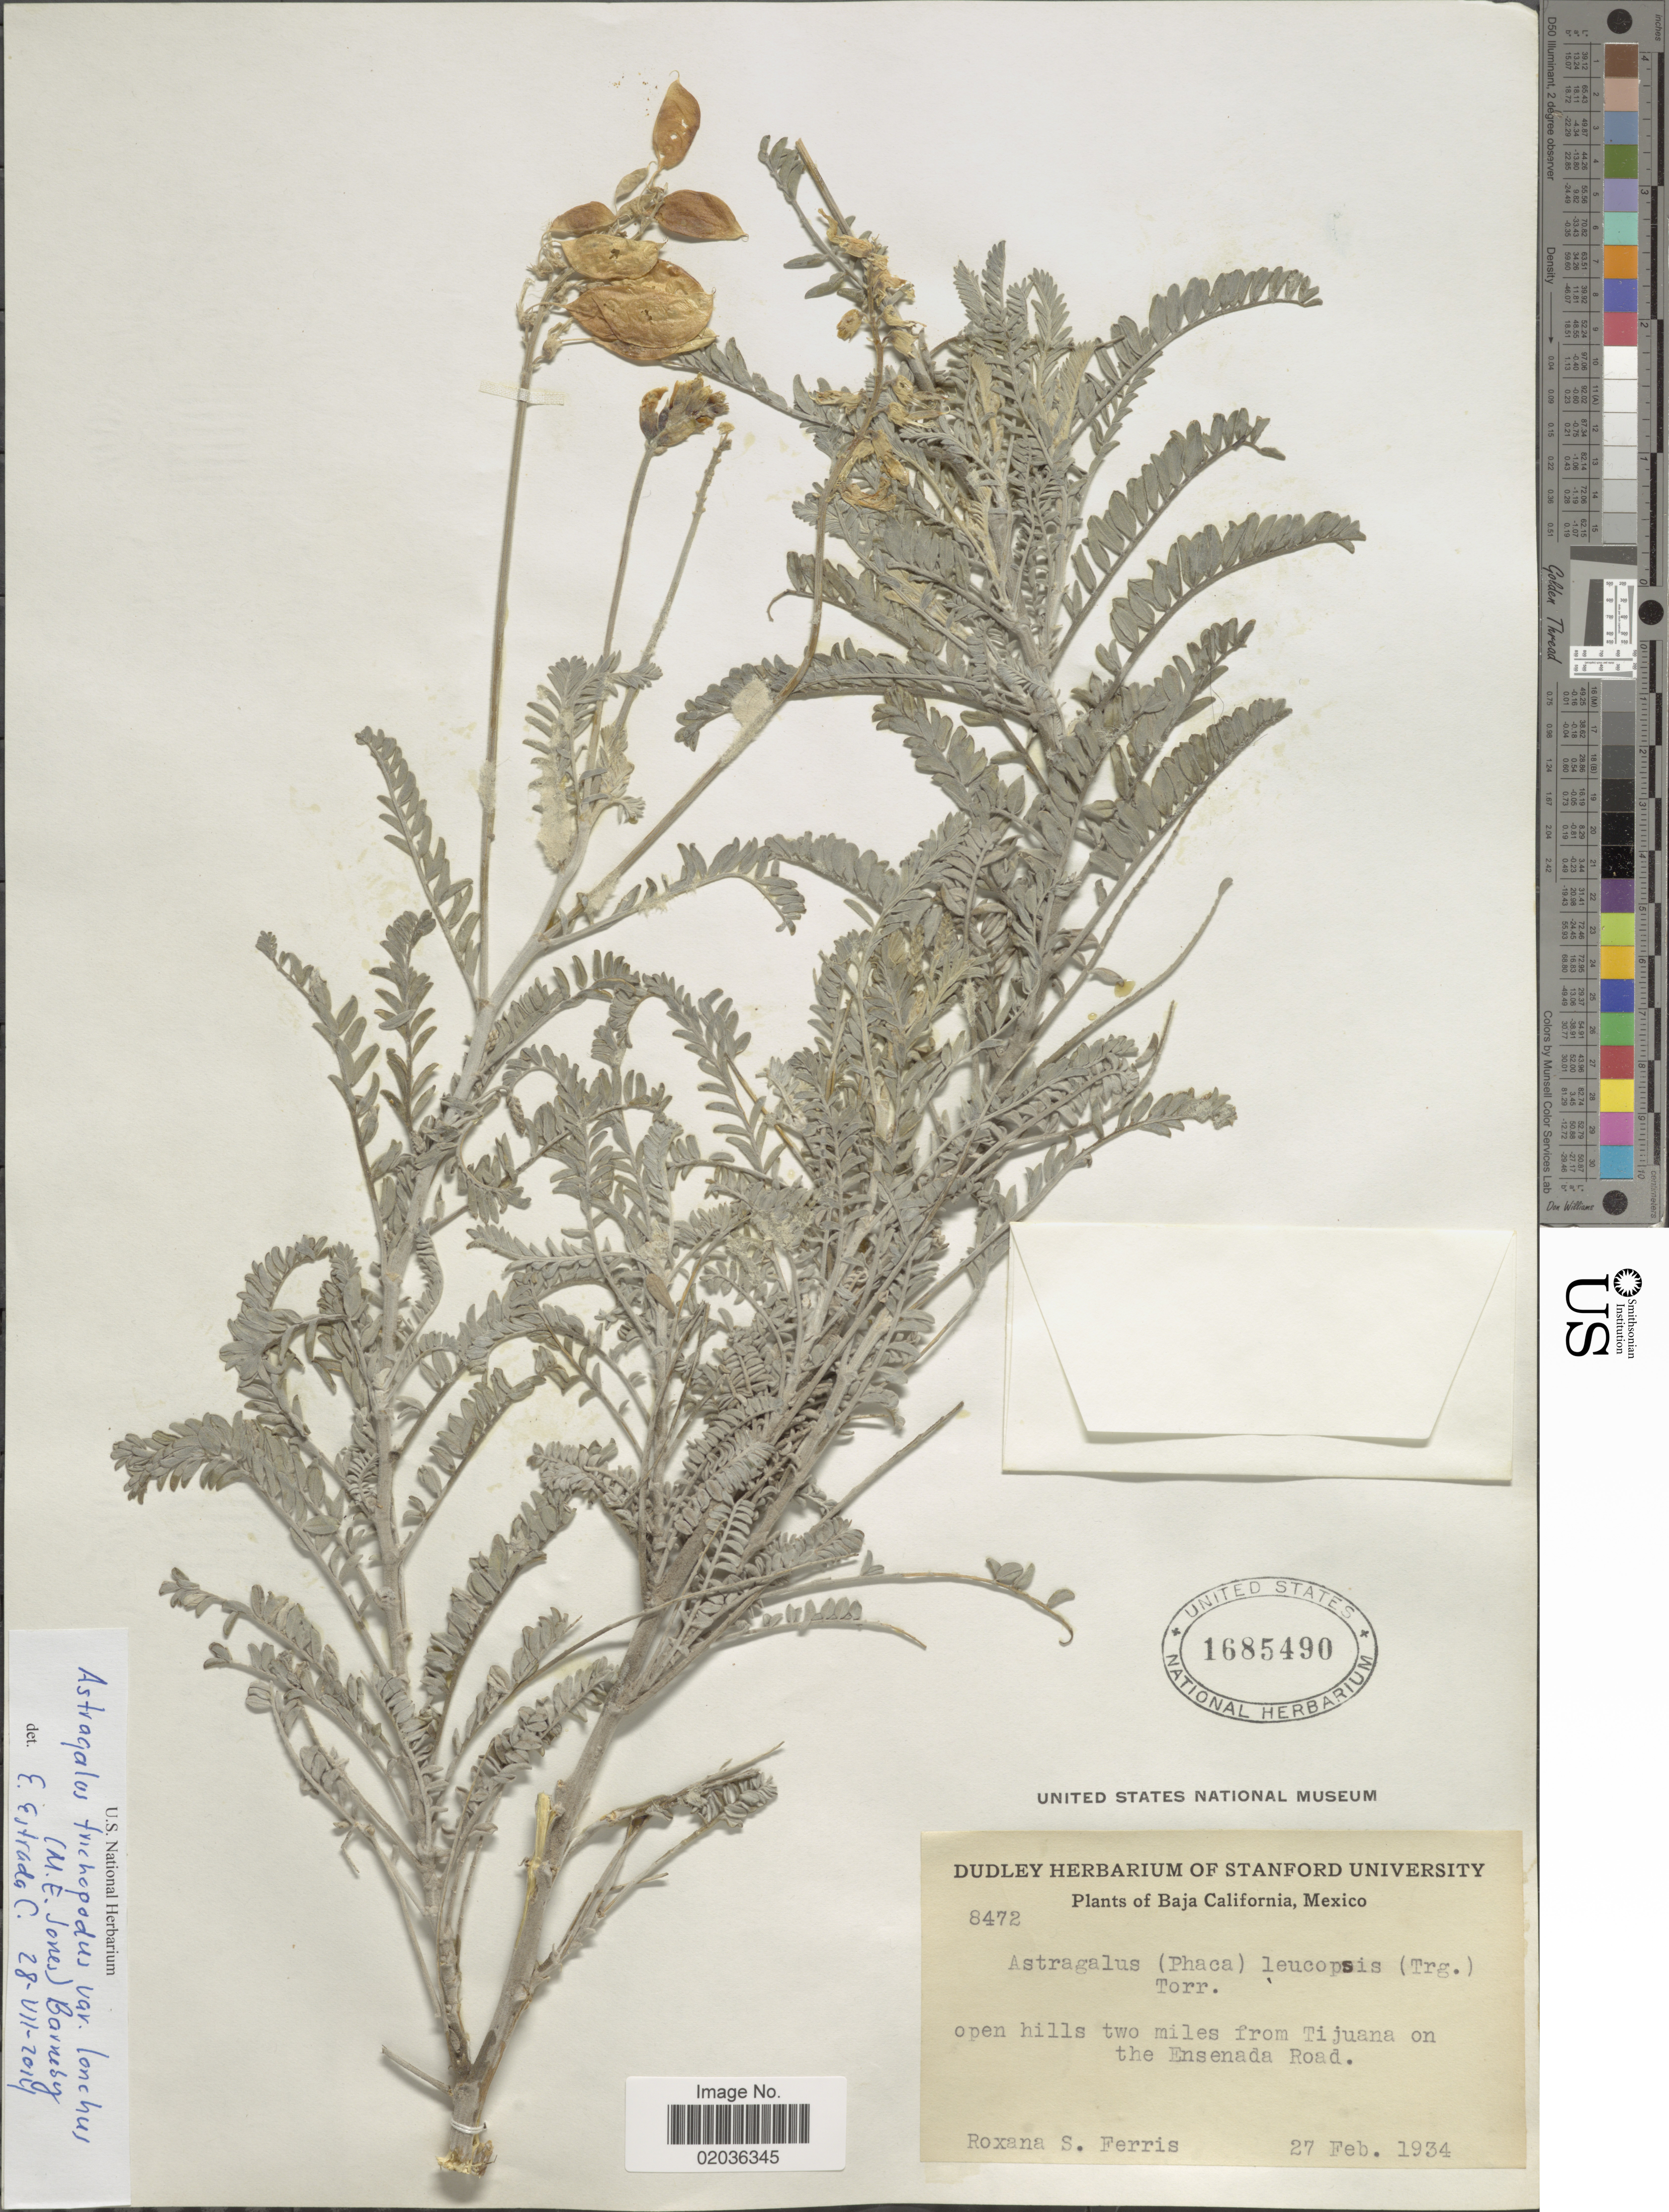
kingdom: Plantae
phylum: Tracheophyta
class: Magnoliopsida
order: Fabales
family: Fabaceae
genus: Astragalus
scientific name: Astragalus trichopodus var. lonchus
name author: (M.E. Jones) Barneby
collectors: R. S. Ferris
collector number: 8472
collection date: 1934-02-27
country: Mexico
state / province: Baja California Norte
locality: Open hills two miles from Tijuana on the Ensenada Road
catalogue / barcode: US 1685490